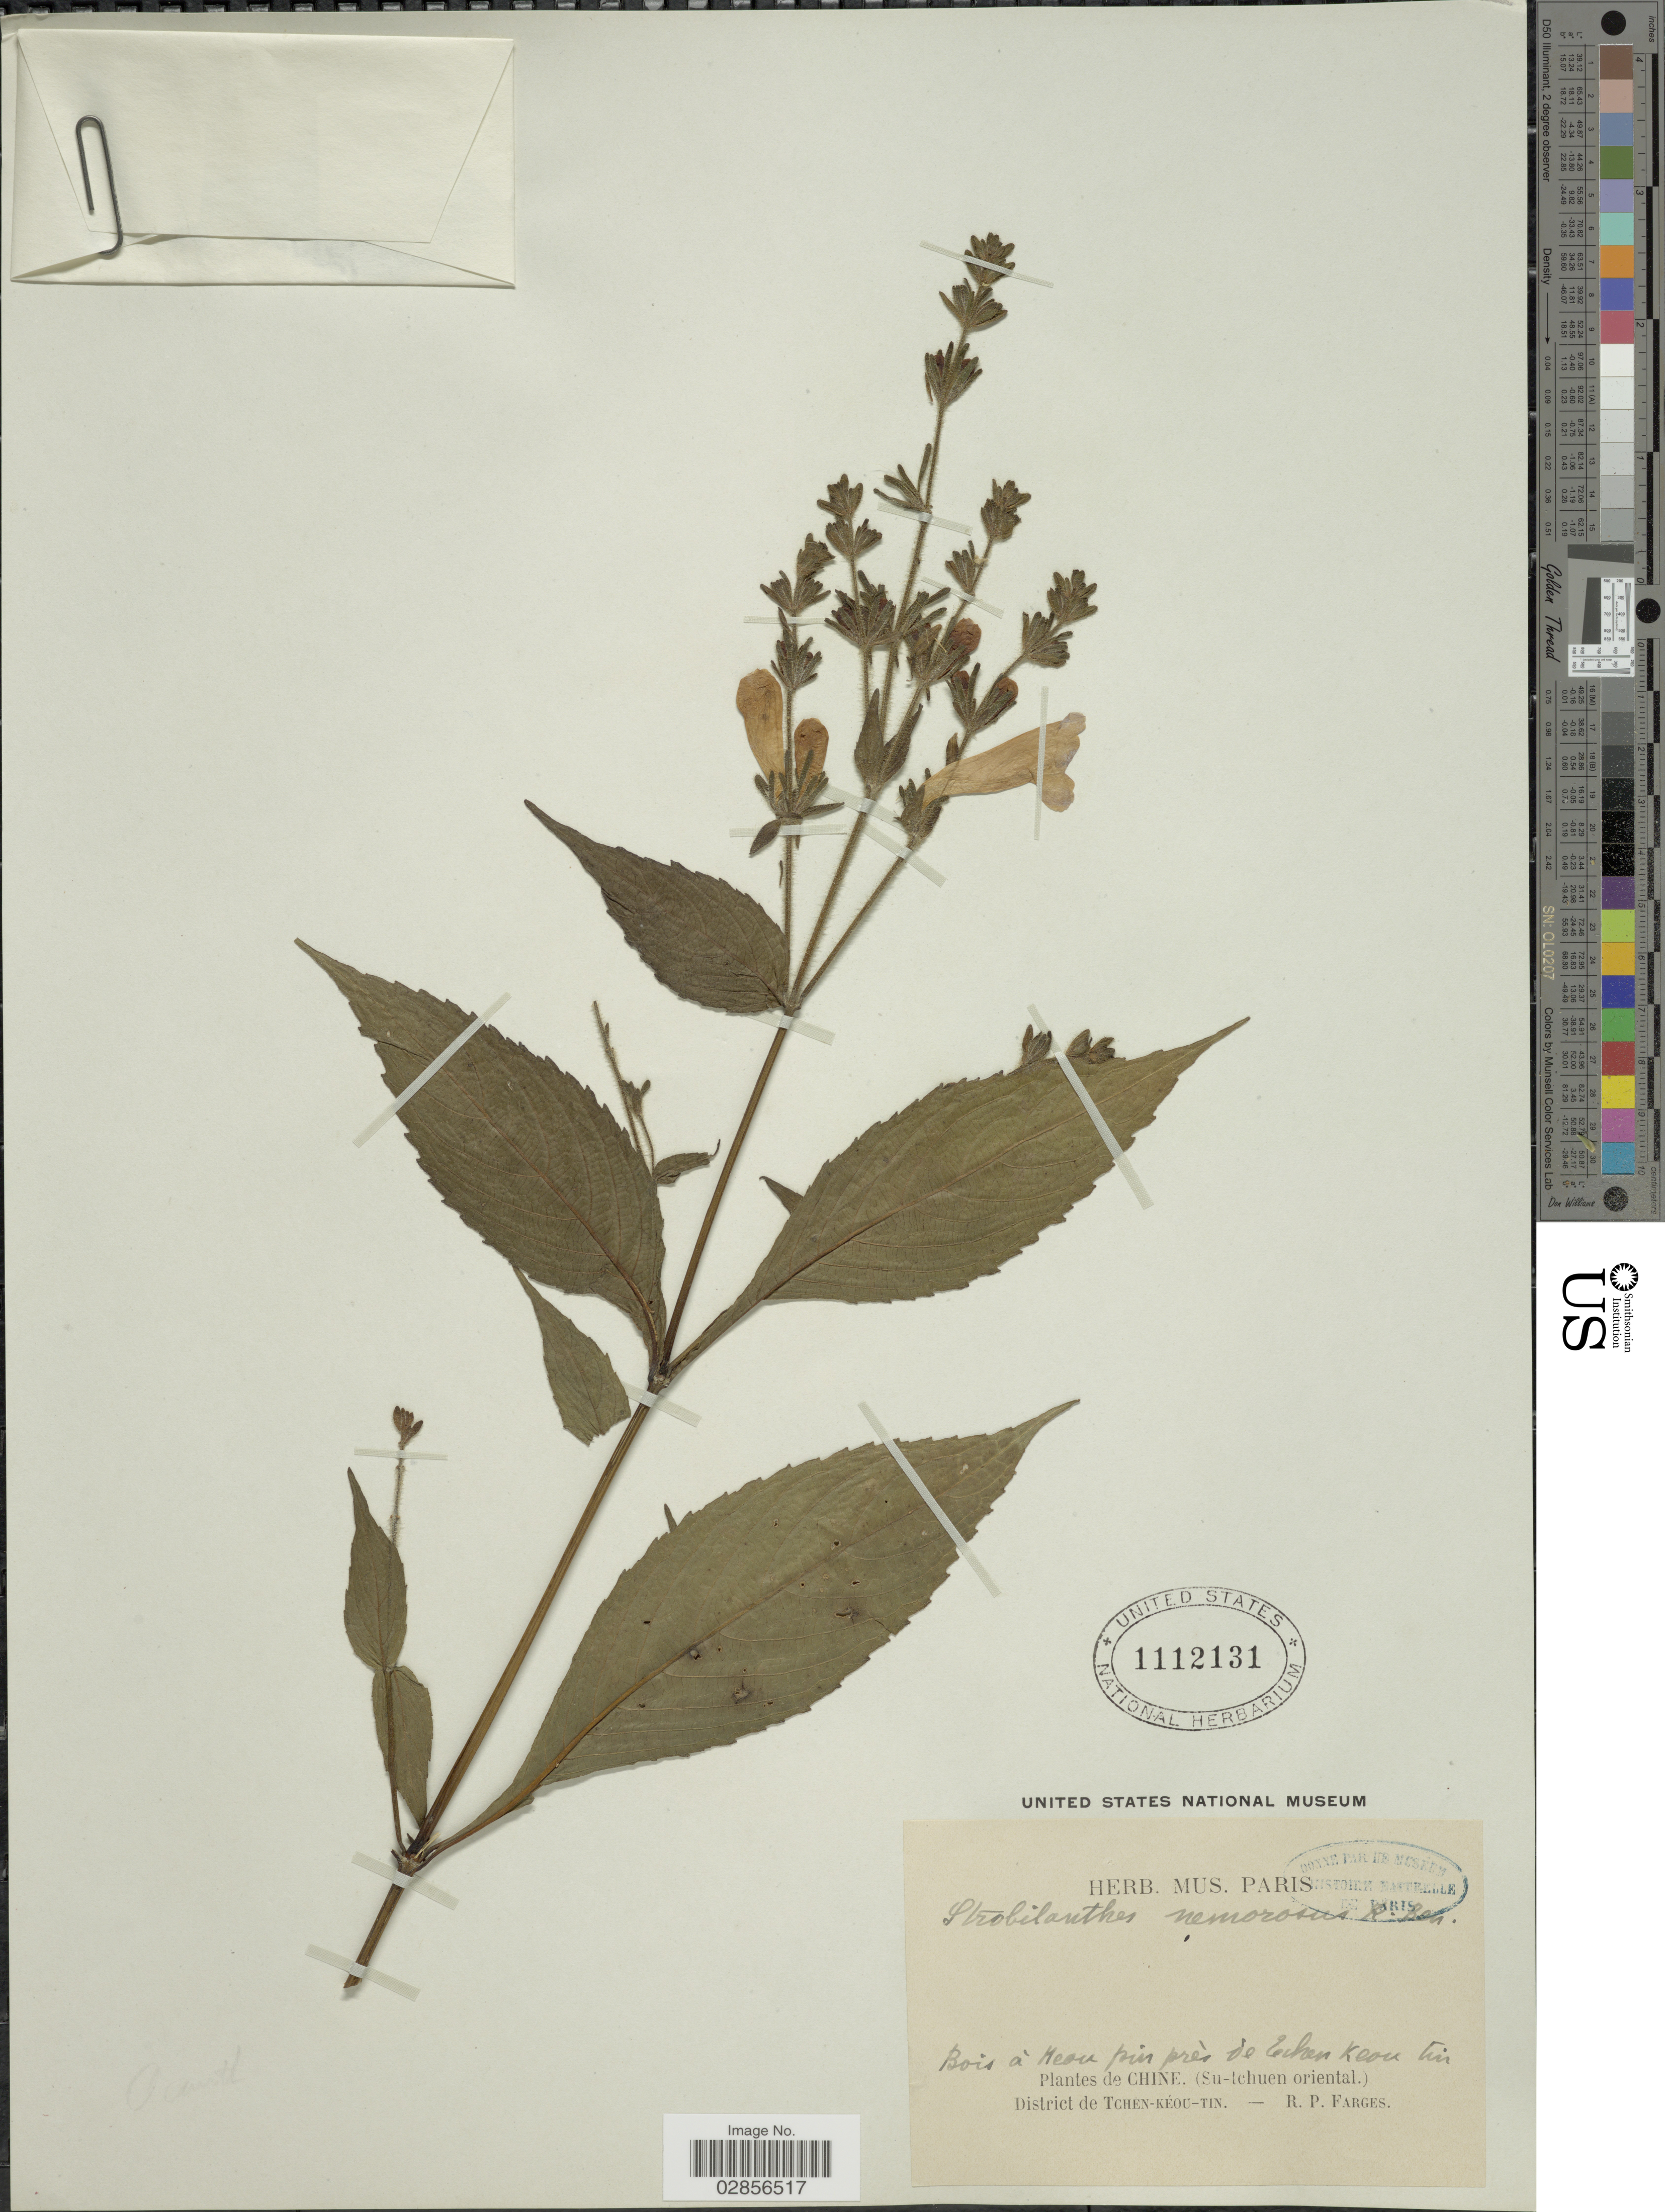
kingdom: Plantae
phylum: Tracheophyta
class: Magnoliopsida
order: Lamiales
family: Acanthaceae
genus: Strobilanthes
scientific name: Strobilanthes lachenensis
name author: C.B. Clarke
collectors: R. Farges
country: China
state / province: Sichuan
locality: Bois à Heou pin près de Echen Keou tin. (Su-tchuen oriental). District de Tchen-Kéou-Tin.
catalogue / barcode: US 1112131